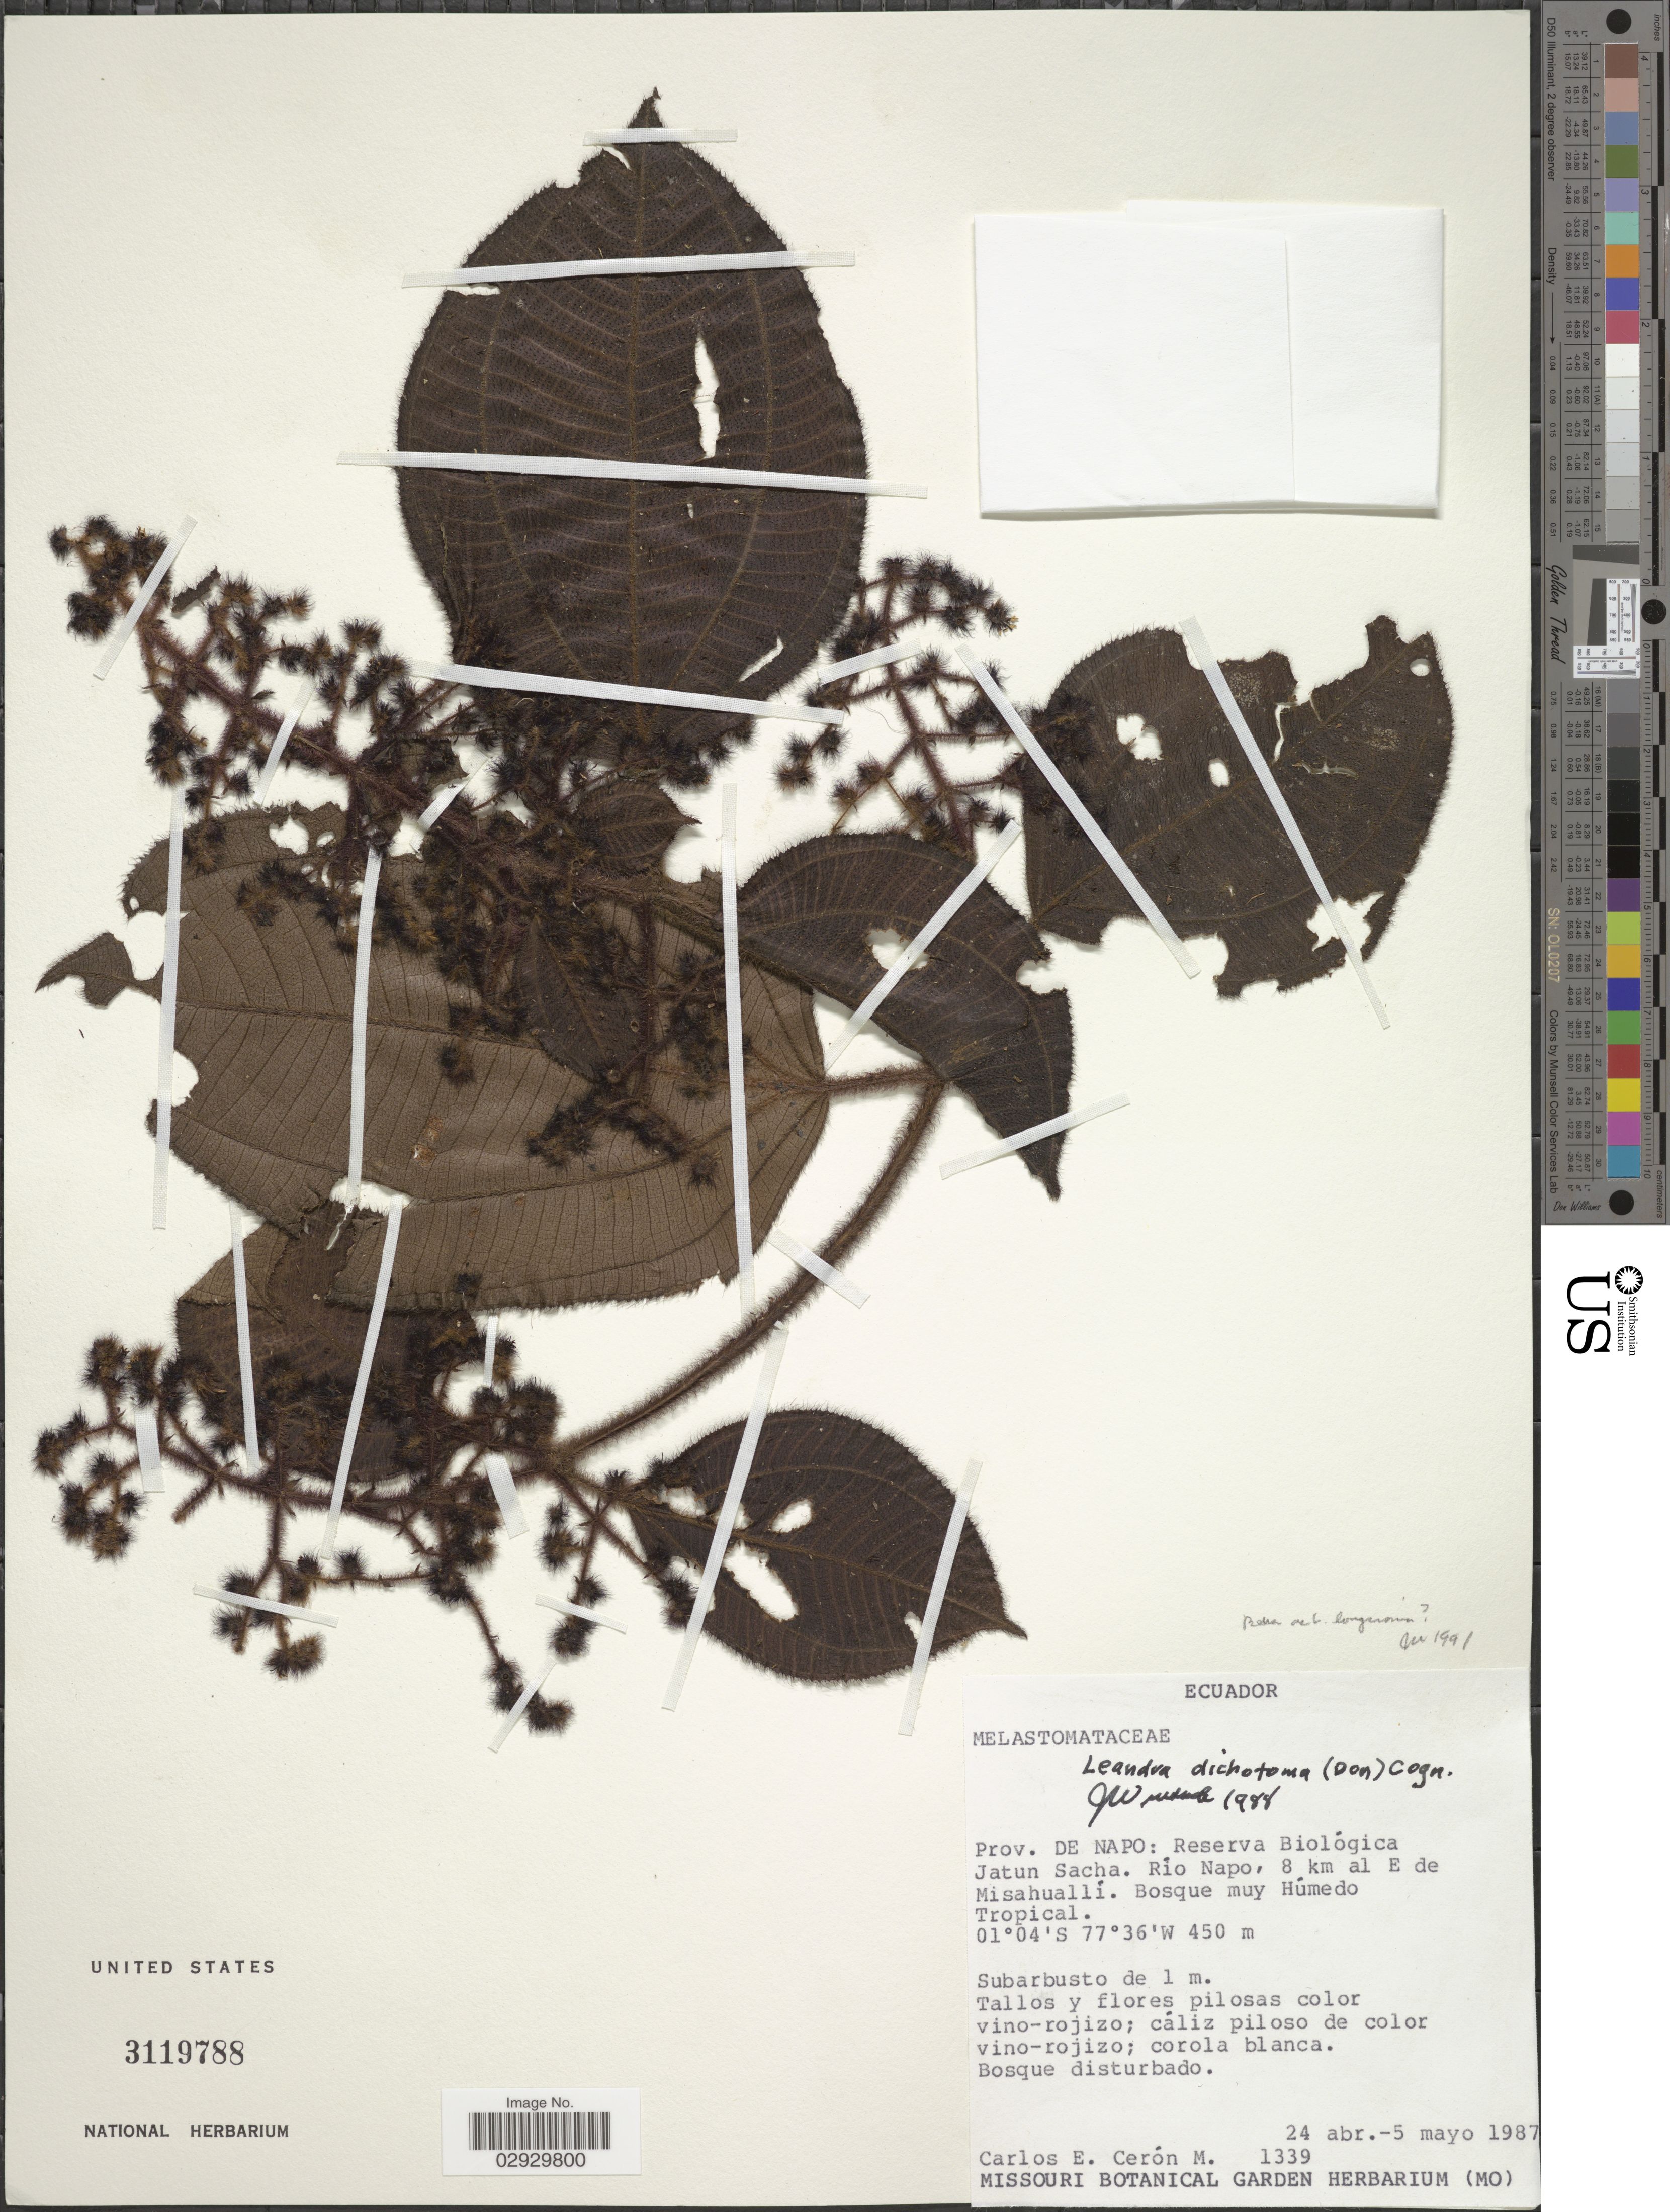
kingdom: Plantae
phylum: Tracheophyta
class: Magnoliopsida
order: Myrtales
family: Melastomataceae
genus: Leandra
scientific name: Leandra longicoma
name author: Cogn.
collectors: C. E. Cerón M.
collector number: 1339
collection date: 1987-04-24/1987-05-05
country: Ecuador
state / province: Napo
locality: Prov. de Napo: Reserva Biológica Jatun Sacha. Río Napo, 8 km al E de Misahuallí.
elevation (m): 450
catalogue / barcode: US 3119788